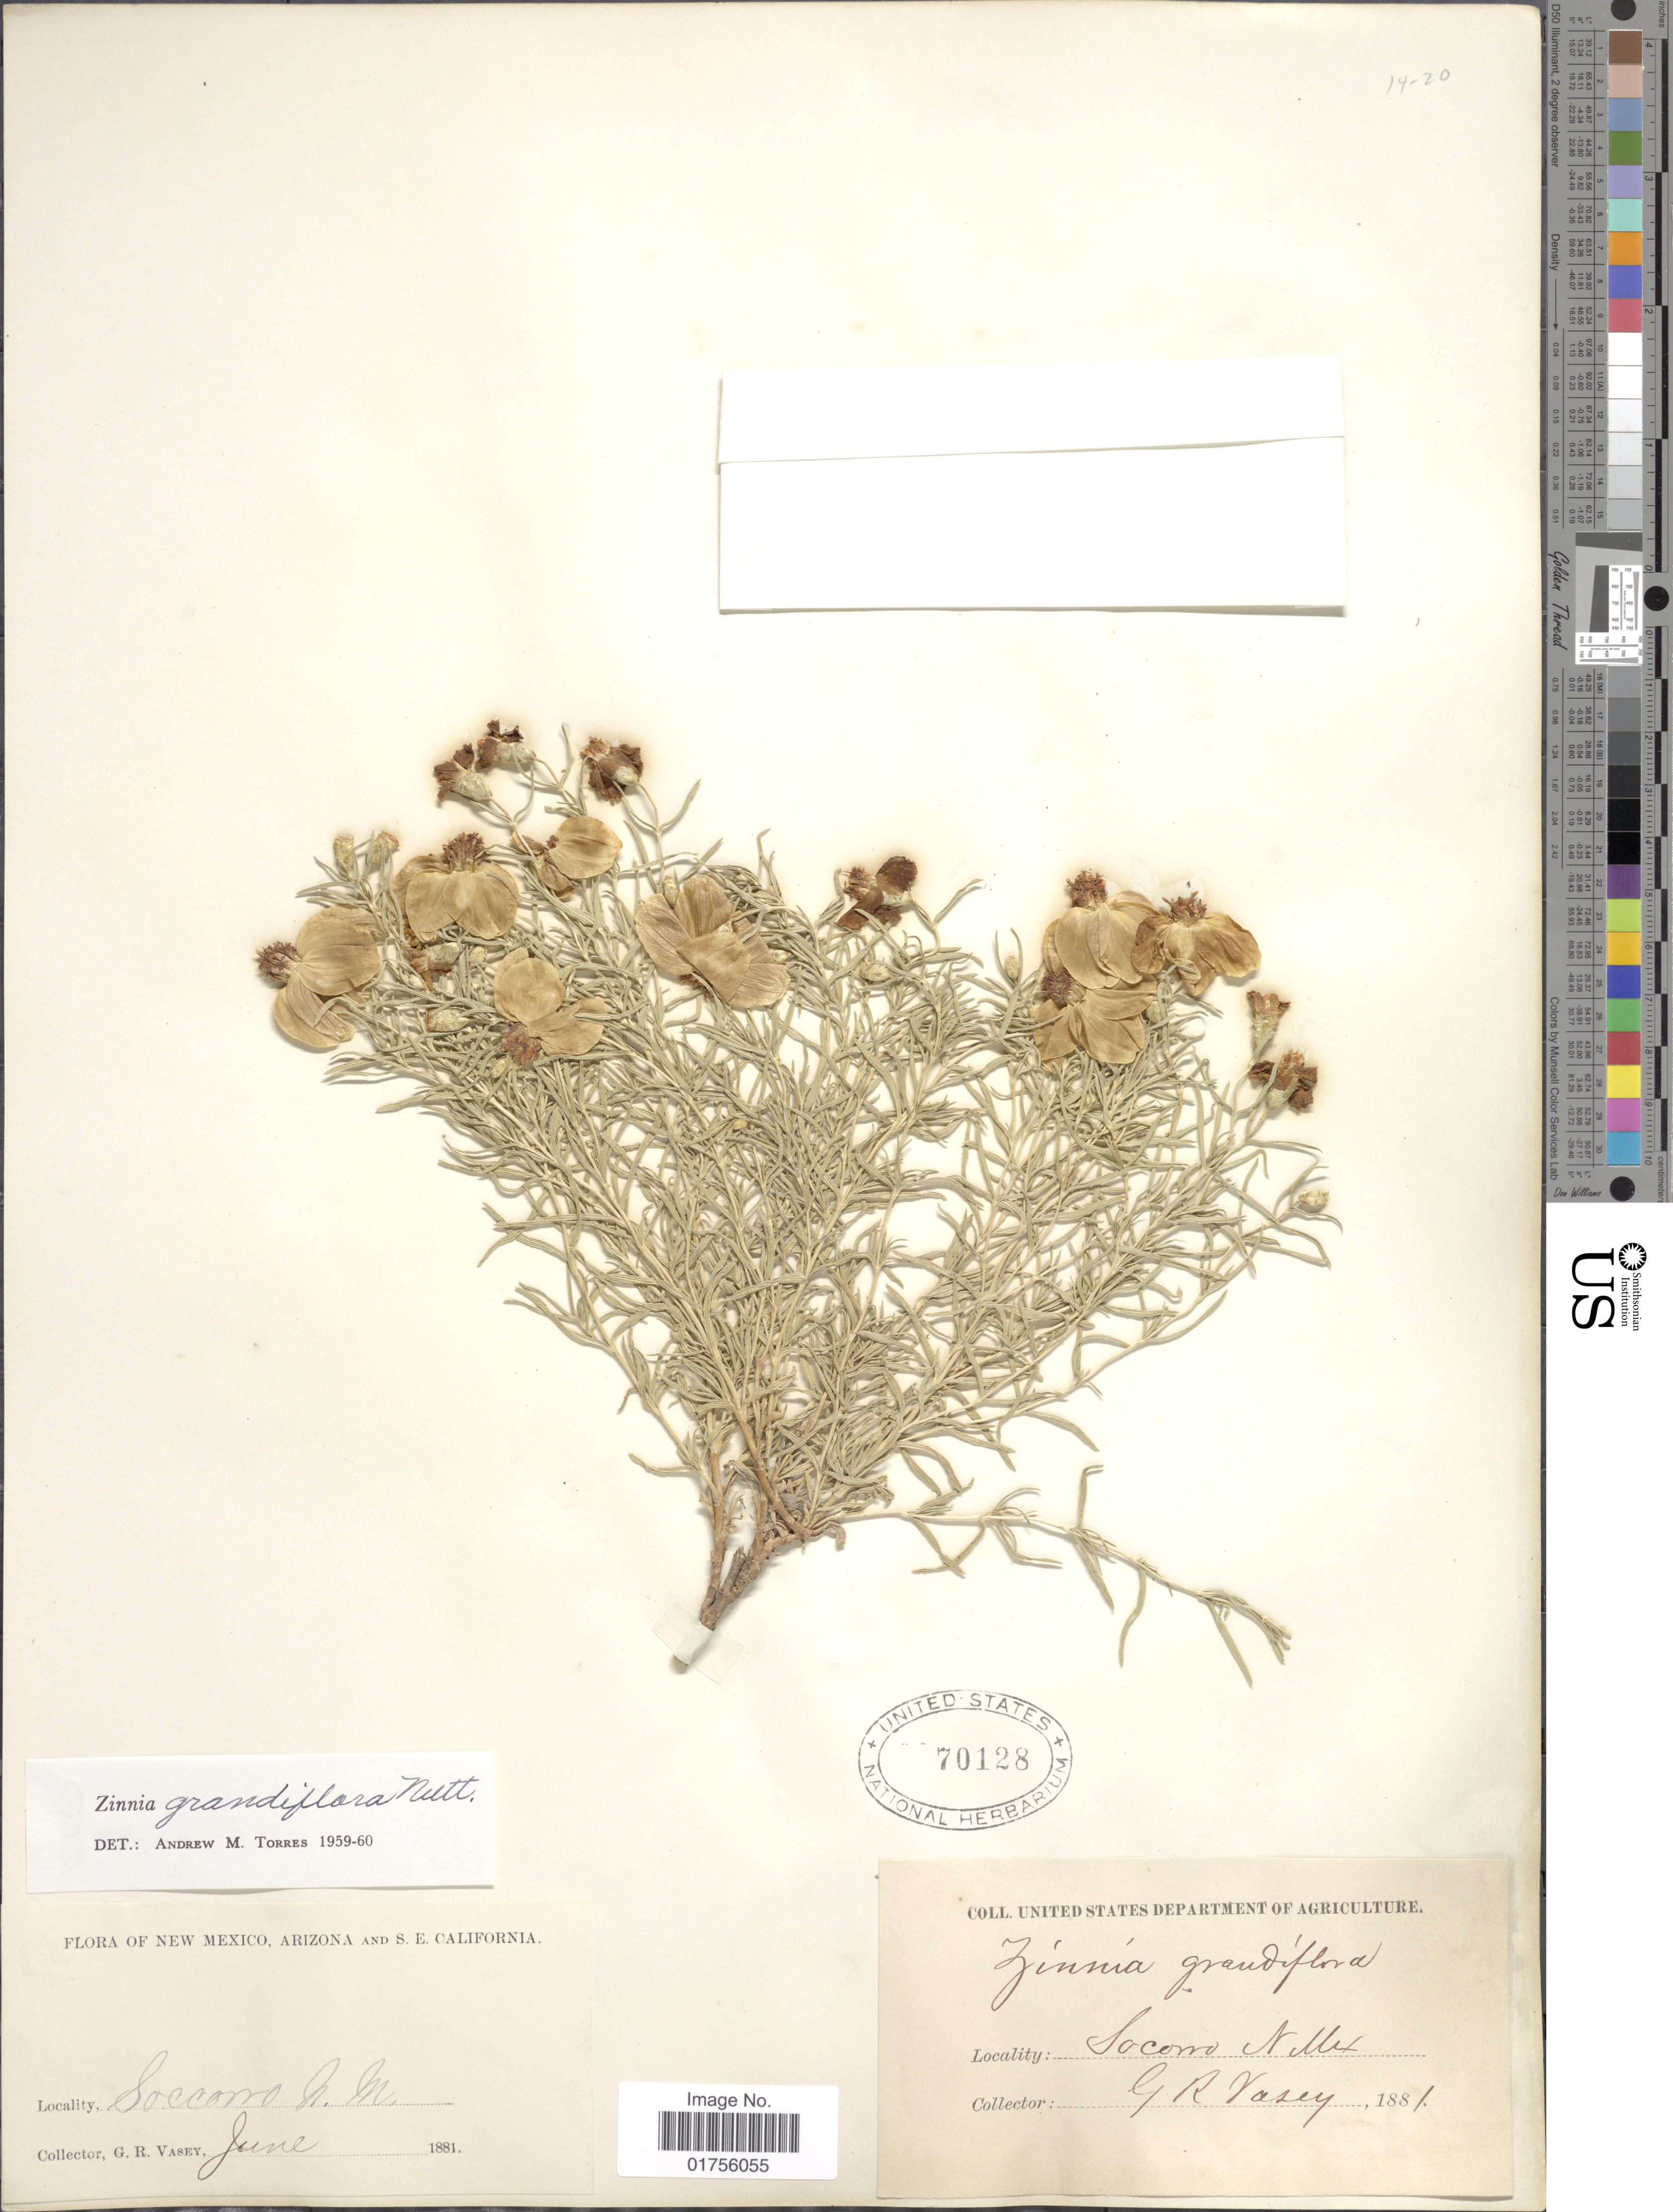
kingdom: Plantae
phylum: Tracheophyta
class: Magnoliopsida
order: Asterales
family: Asteraceae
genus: Zinnia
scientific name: Zinnia grandiflora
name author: Nutt.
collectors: G. R. Vasey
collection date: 1881-06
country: United States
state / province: New Mexico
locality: Socorro, N. Mex.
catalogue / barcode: US 70128